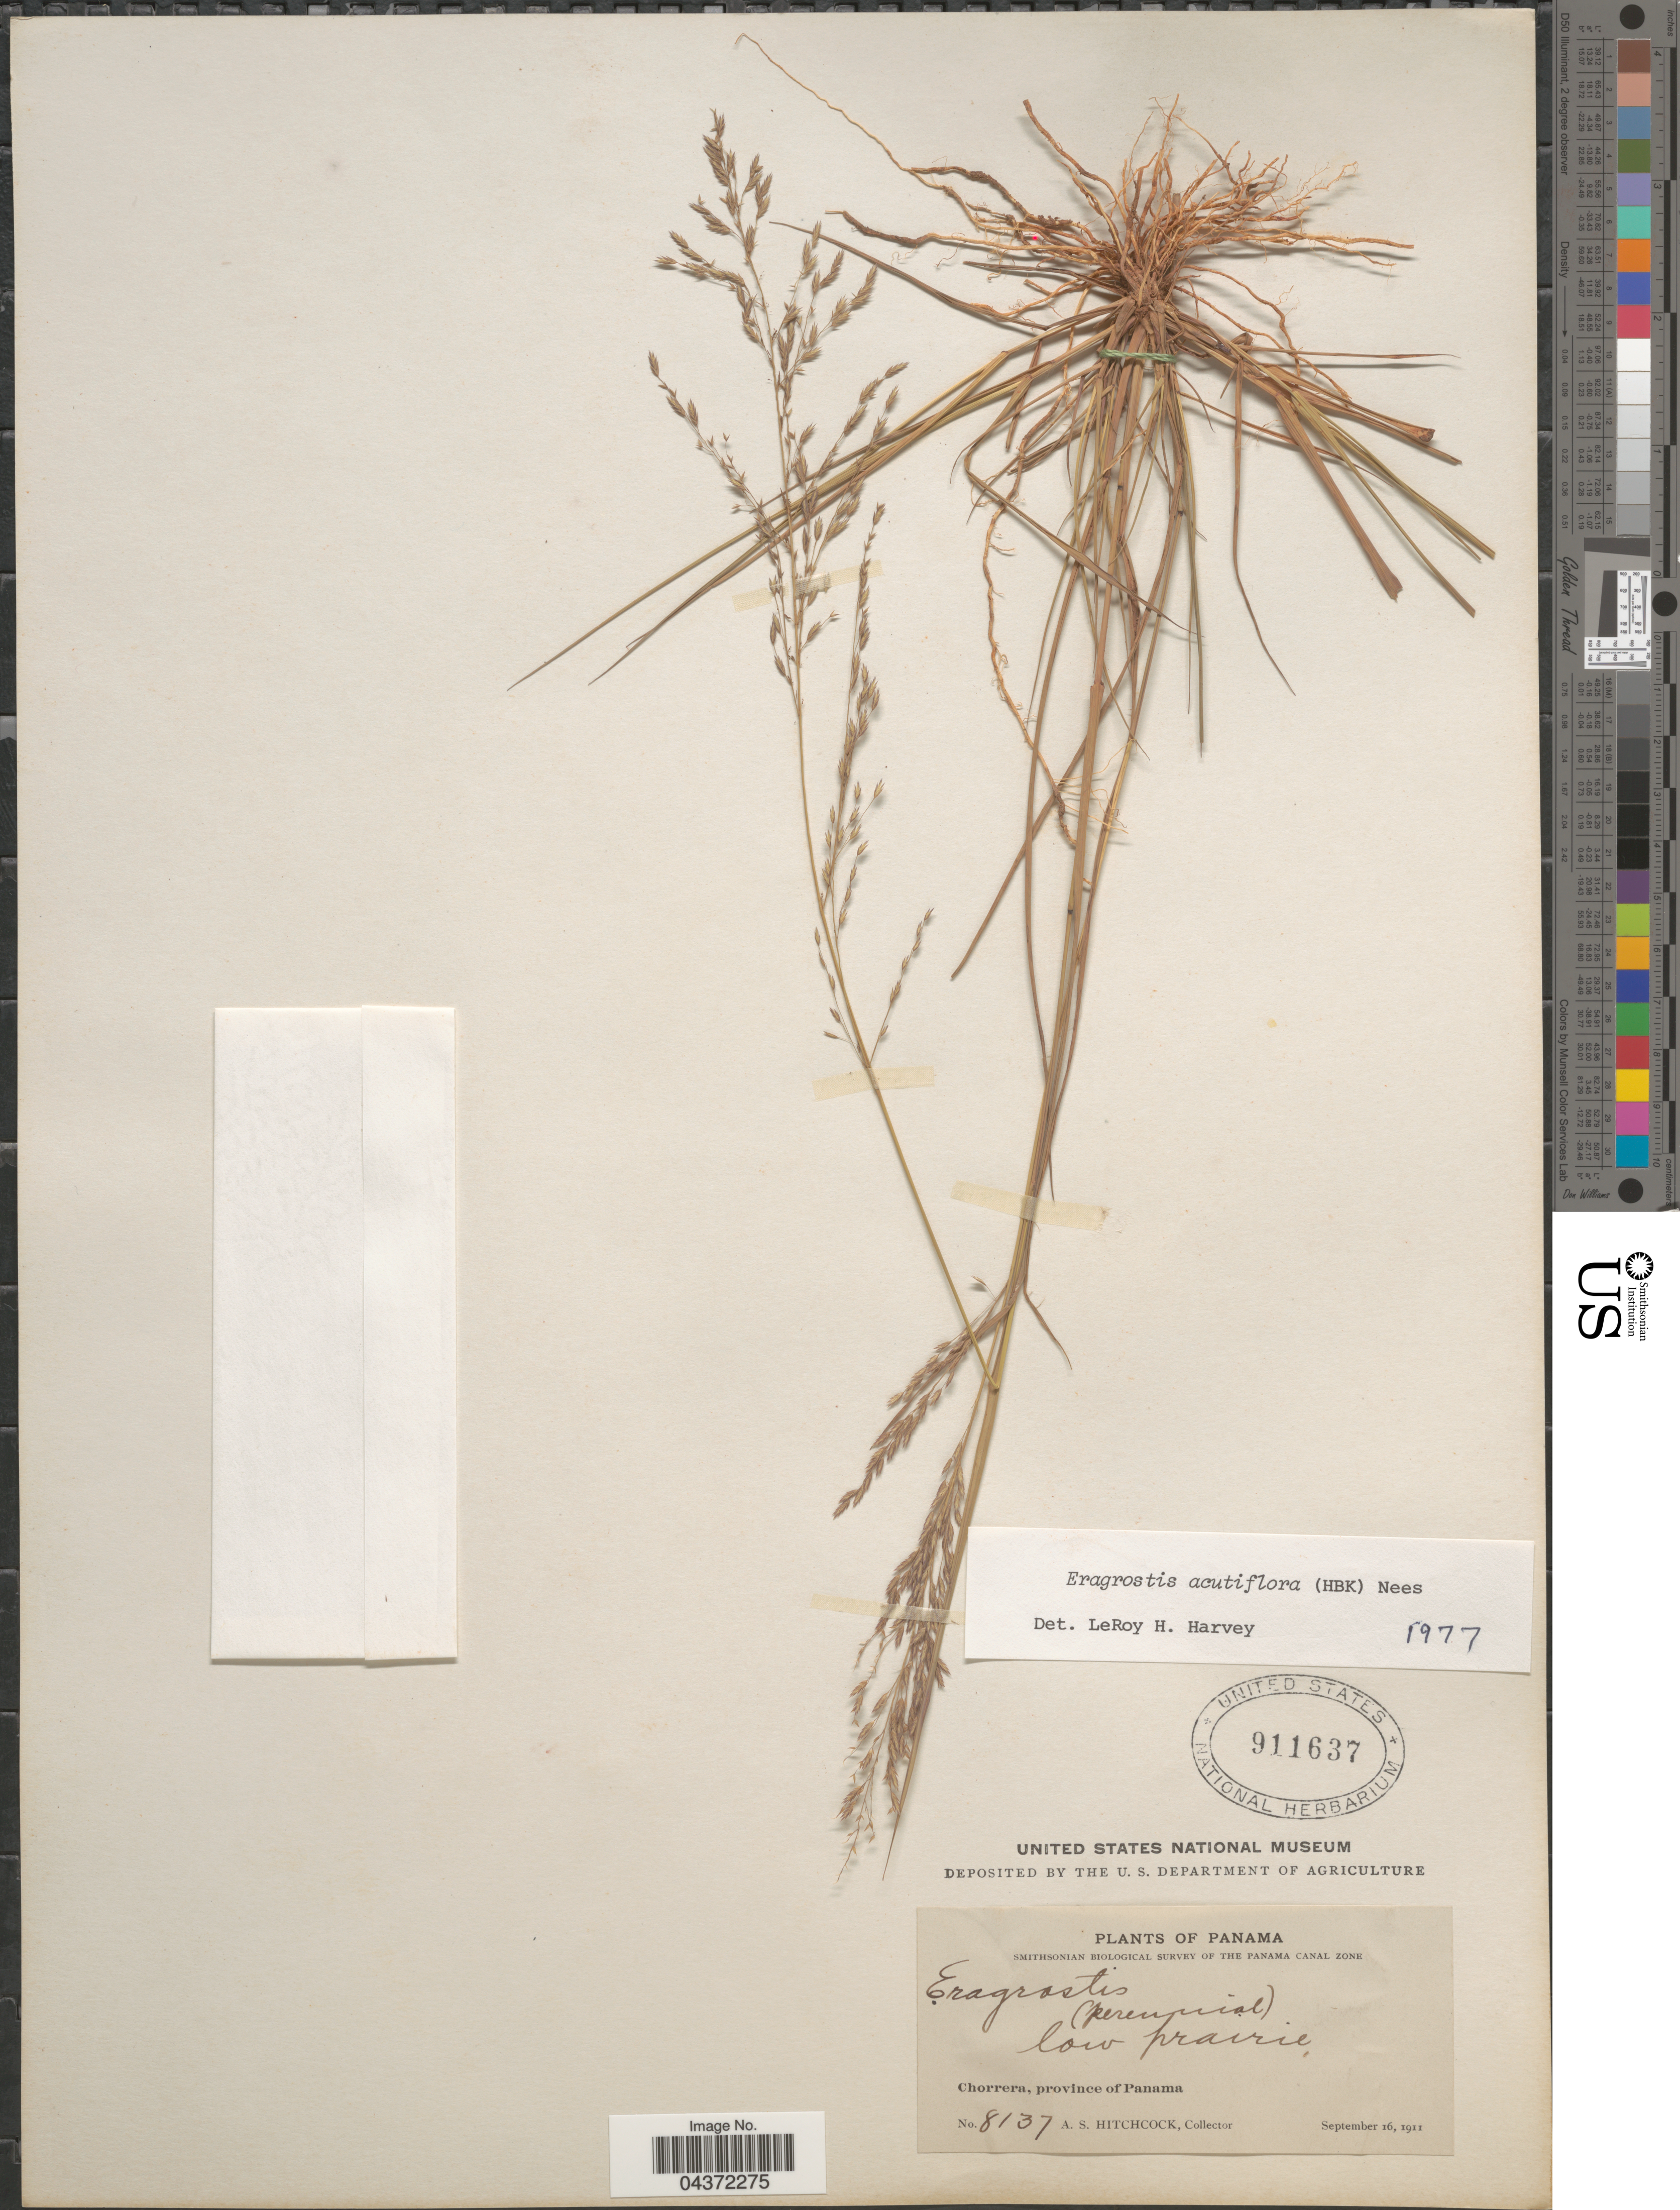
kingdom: Plantae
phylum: Tracheophyta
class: Liliopsida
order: Poales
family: Poaceae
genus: Eragrostis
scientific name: Eragrostis acutiflora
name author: (Kunth) Nees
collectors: A. S. Hitchcock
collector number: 8137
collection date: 1911-09-16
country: Panama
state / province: Panamá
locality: Smithsonian Biological Survey of the Panama Canal Zone. Chorrea, province of Panama.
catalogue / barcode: US 911637